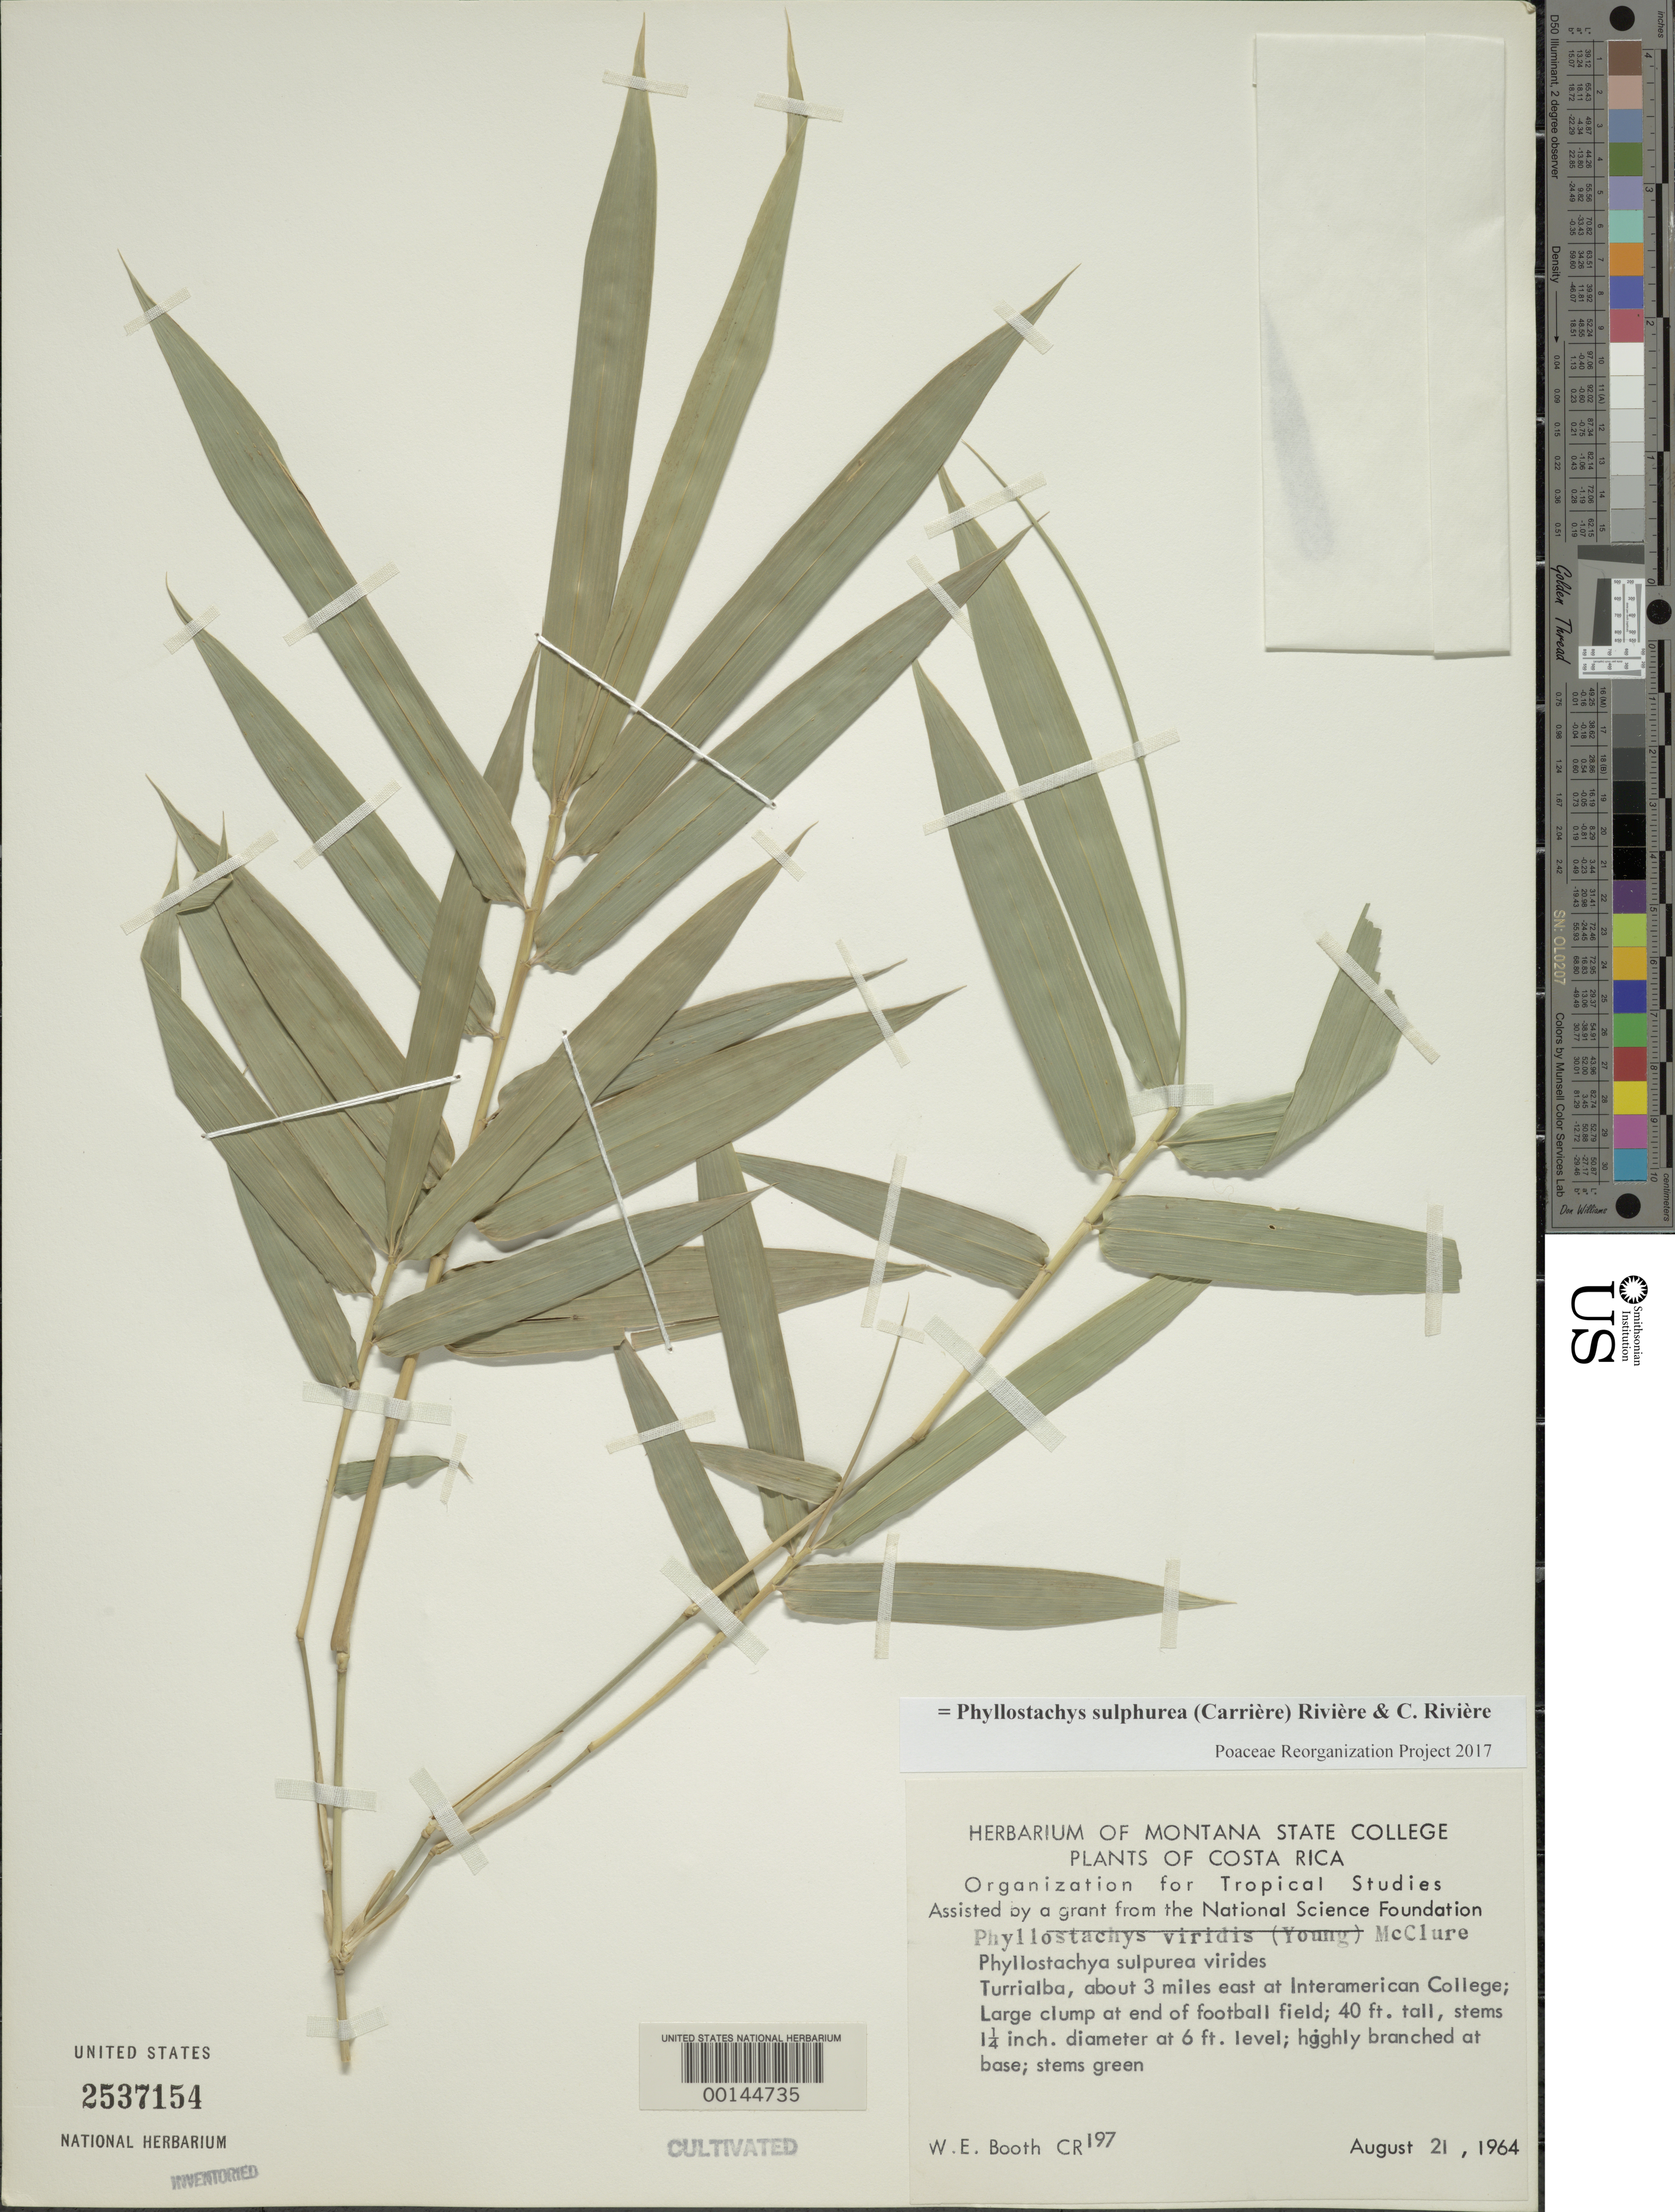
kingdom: Plantae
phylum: Tracheophyta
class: Liliopsida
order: Poales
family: Poaceae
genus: Phyllostachys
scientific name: Phyllostachys sulphurea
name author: (Carrière) Rivière & C. Rivière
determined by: Poaceae Reorganization Project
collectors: W. Booth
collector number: Cr197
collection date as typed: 21 Aug 1964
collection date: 1964-08-21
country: Costa Rica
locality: Turrialba, Interamerican College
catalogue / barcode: US 2537154